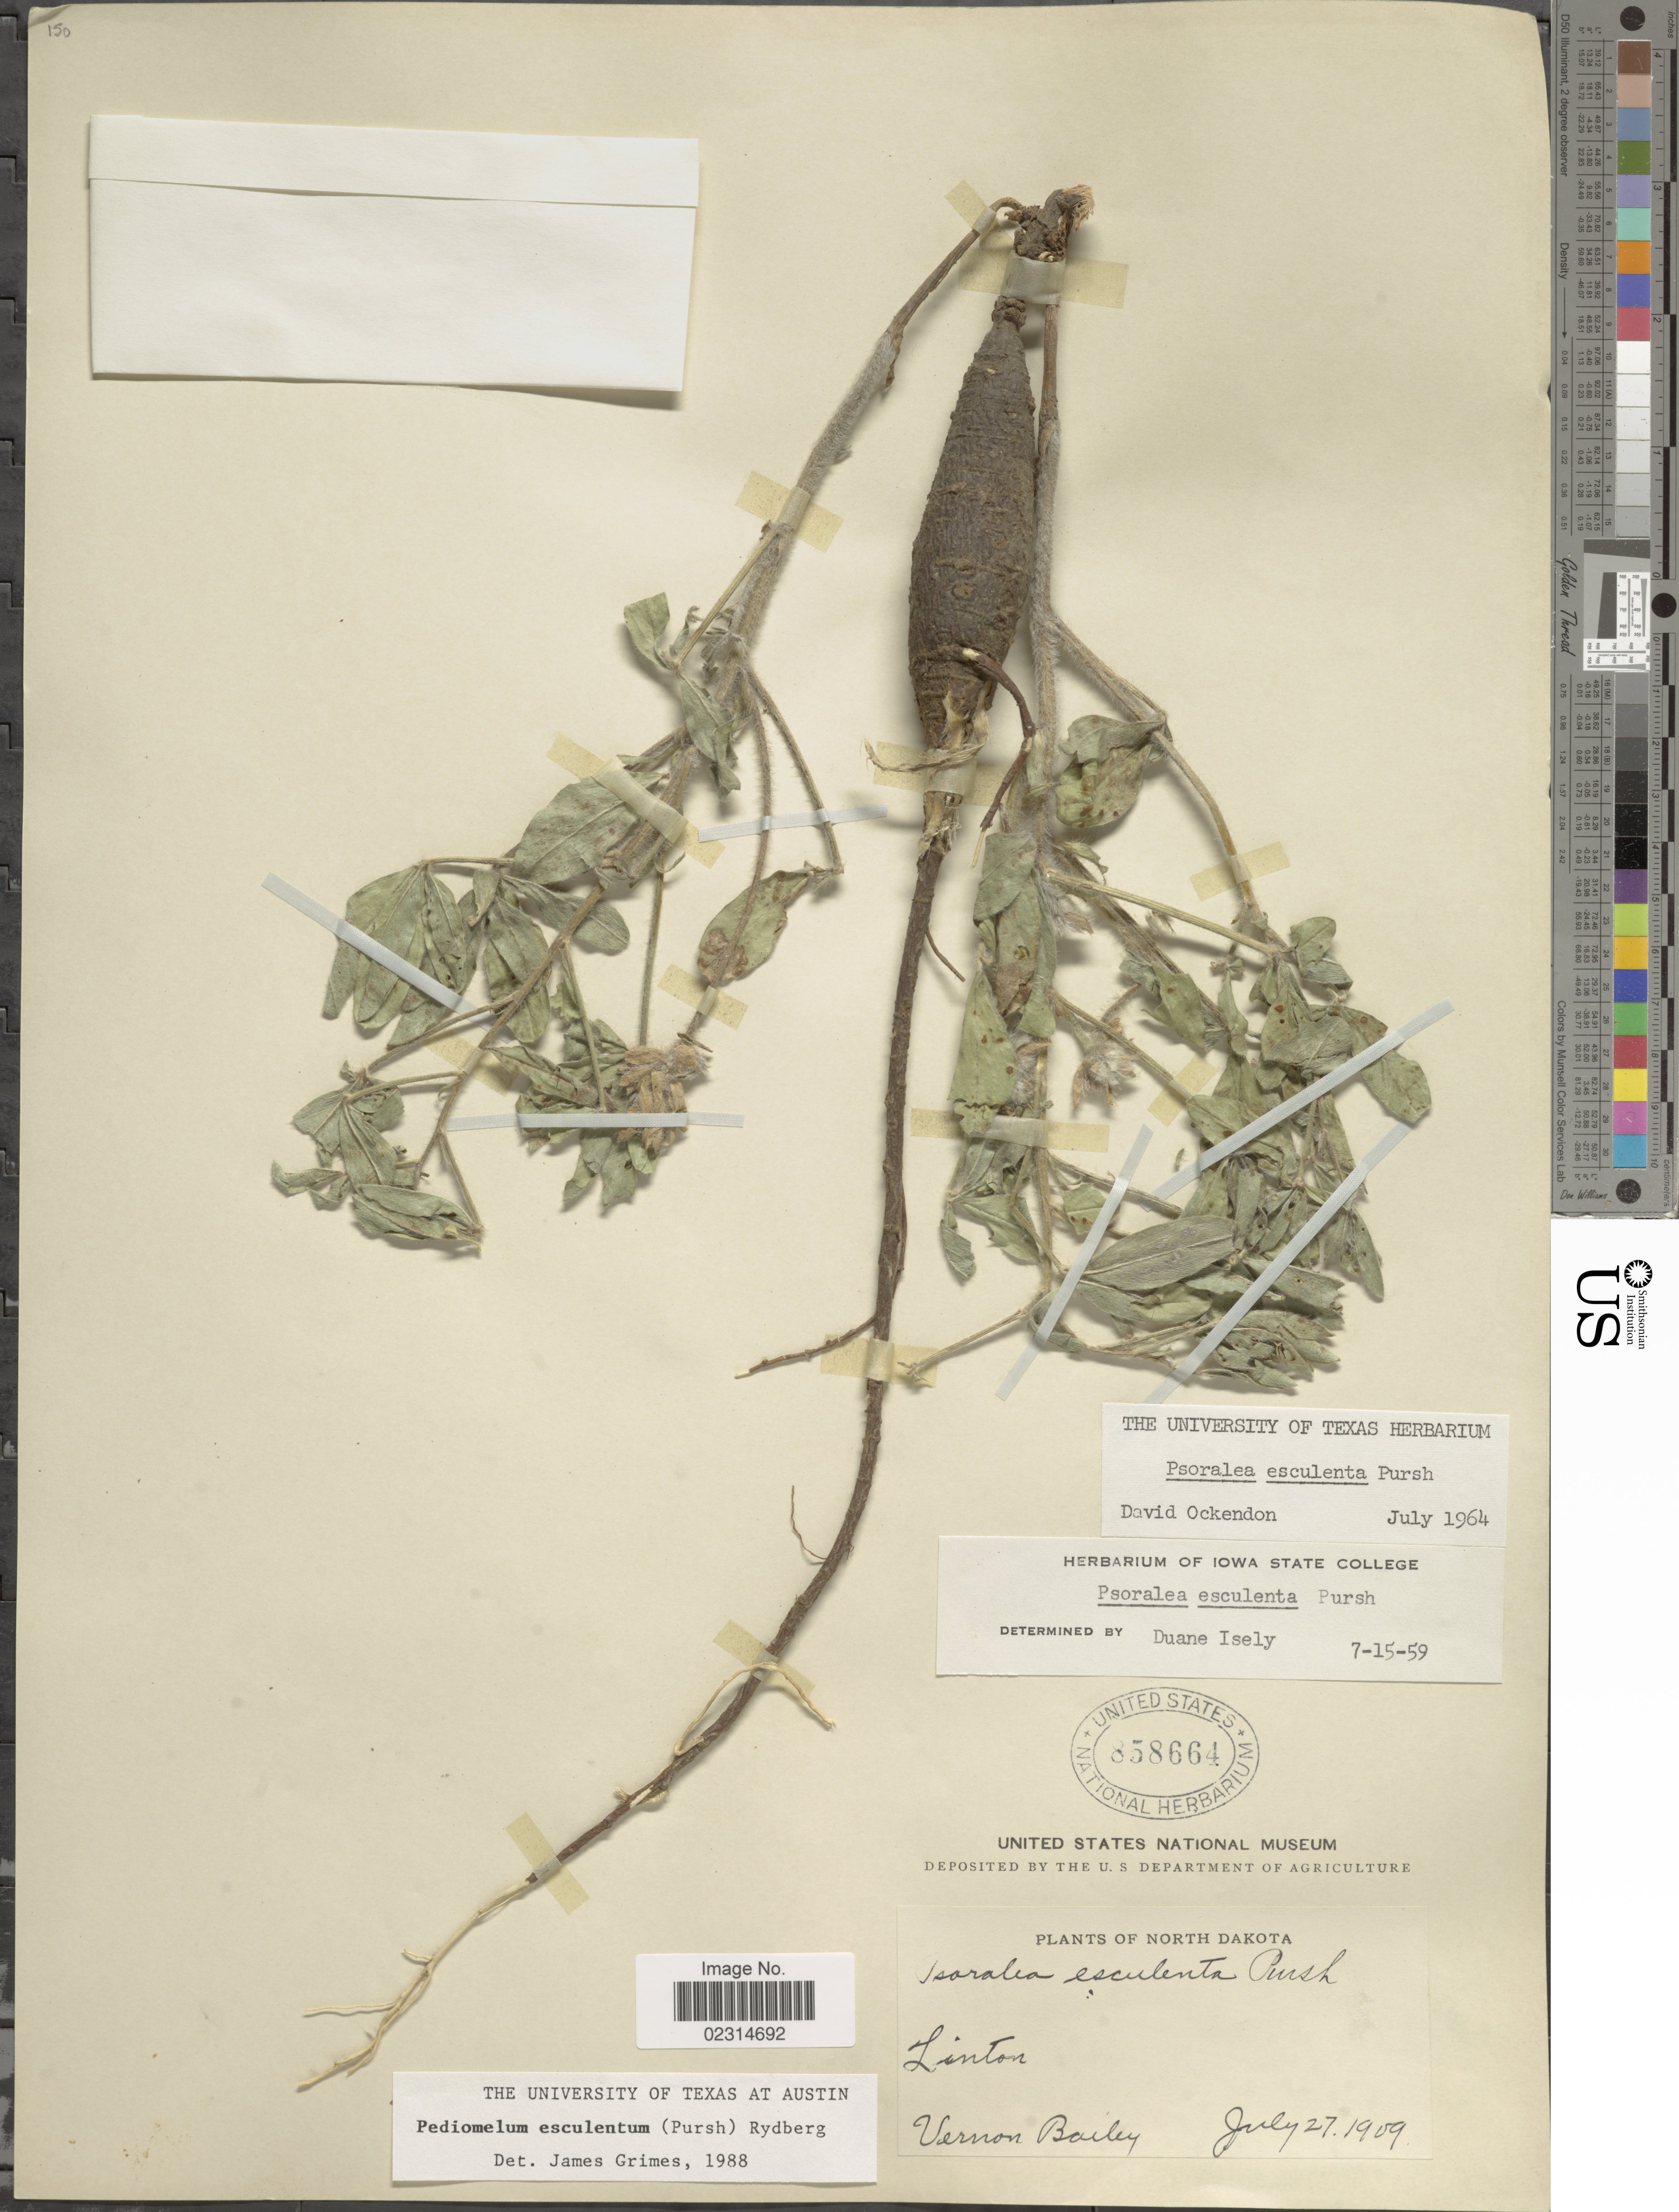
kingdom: Plantae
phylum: Tracheophyta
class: Magnoliopsida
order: Fabales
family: Fabaceae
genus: Pediomelum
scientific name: Pediomelum esculentum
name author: (Pursh) Rydb.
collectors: V. O. Bailey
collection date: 1909-07-27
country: United States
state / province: North Dakota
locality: Linton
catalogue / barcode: US 858664